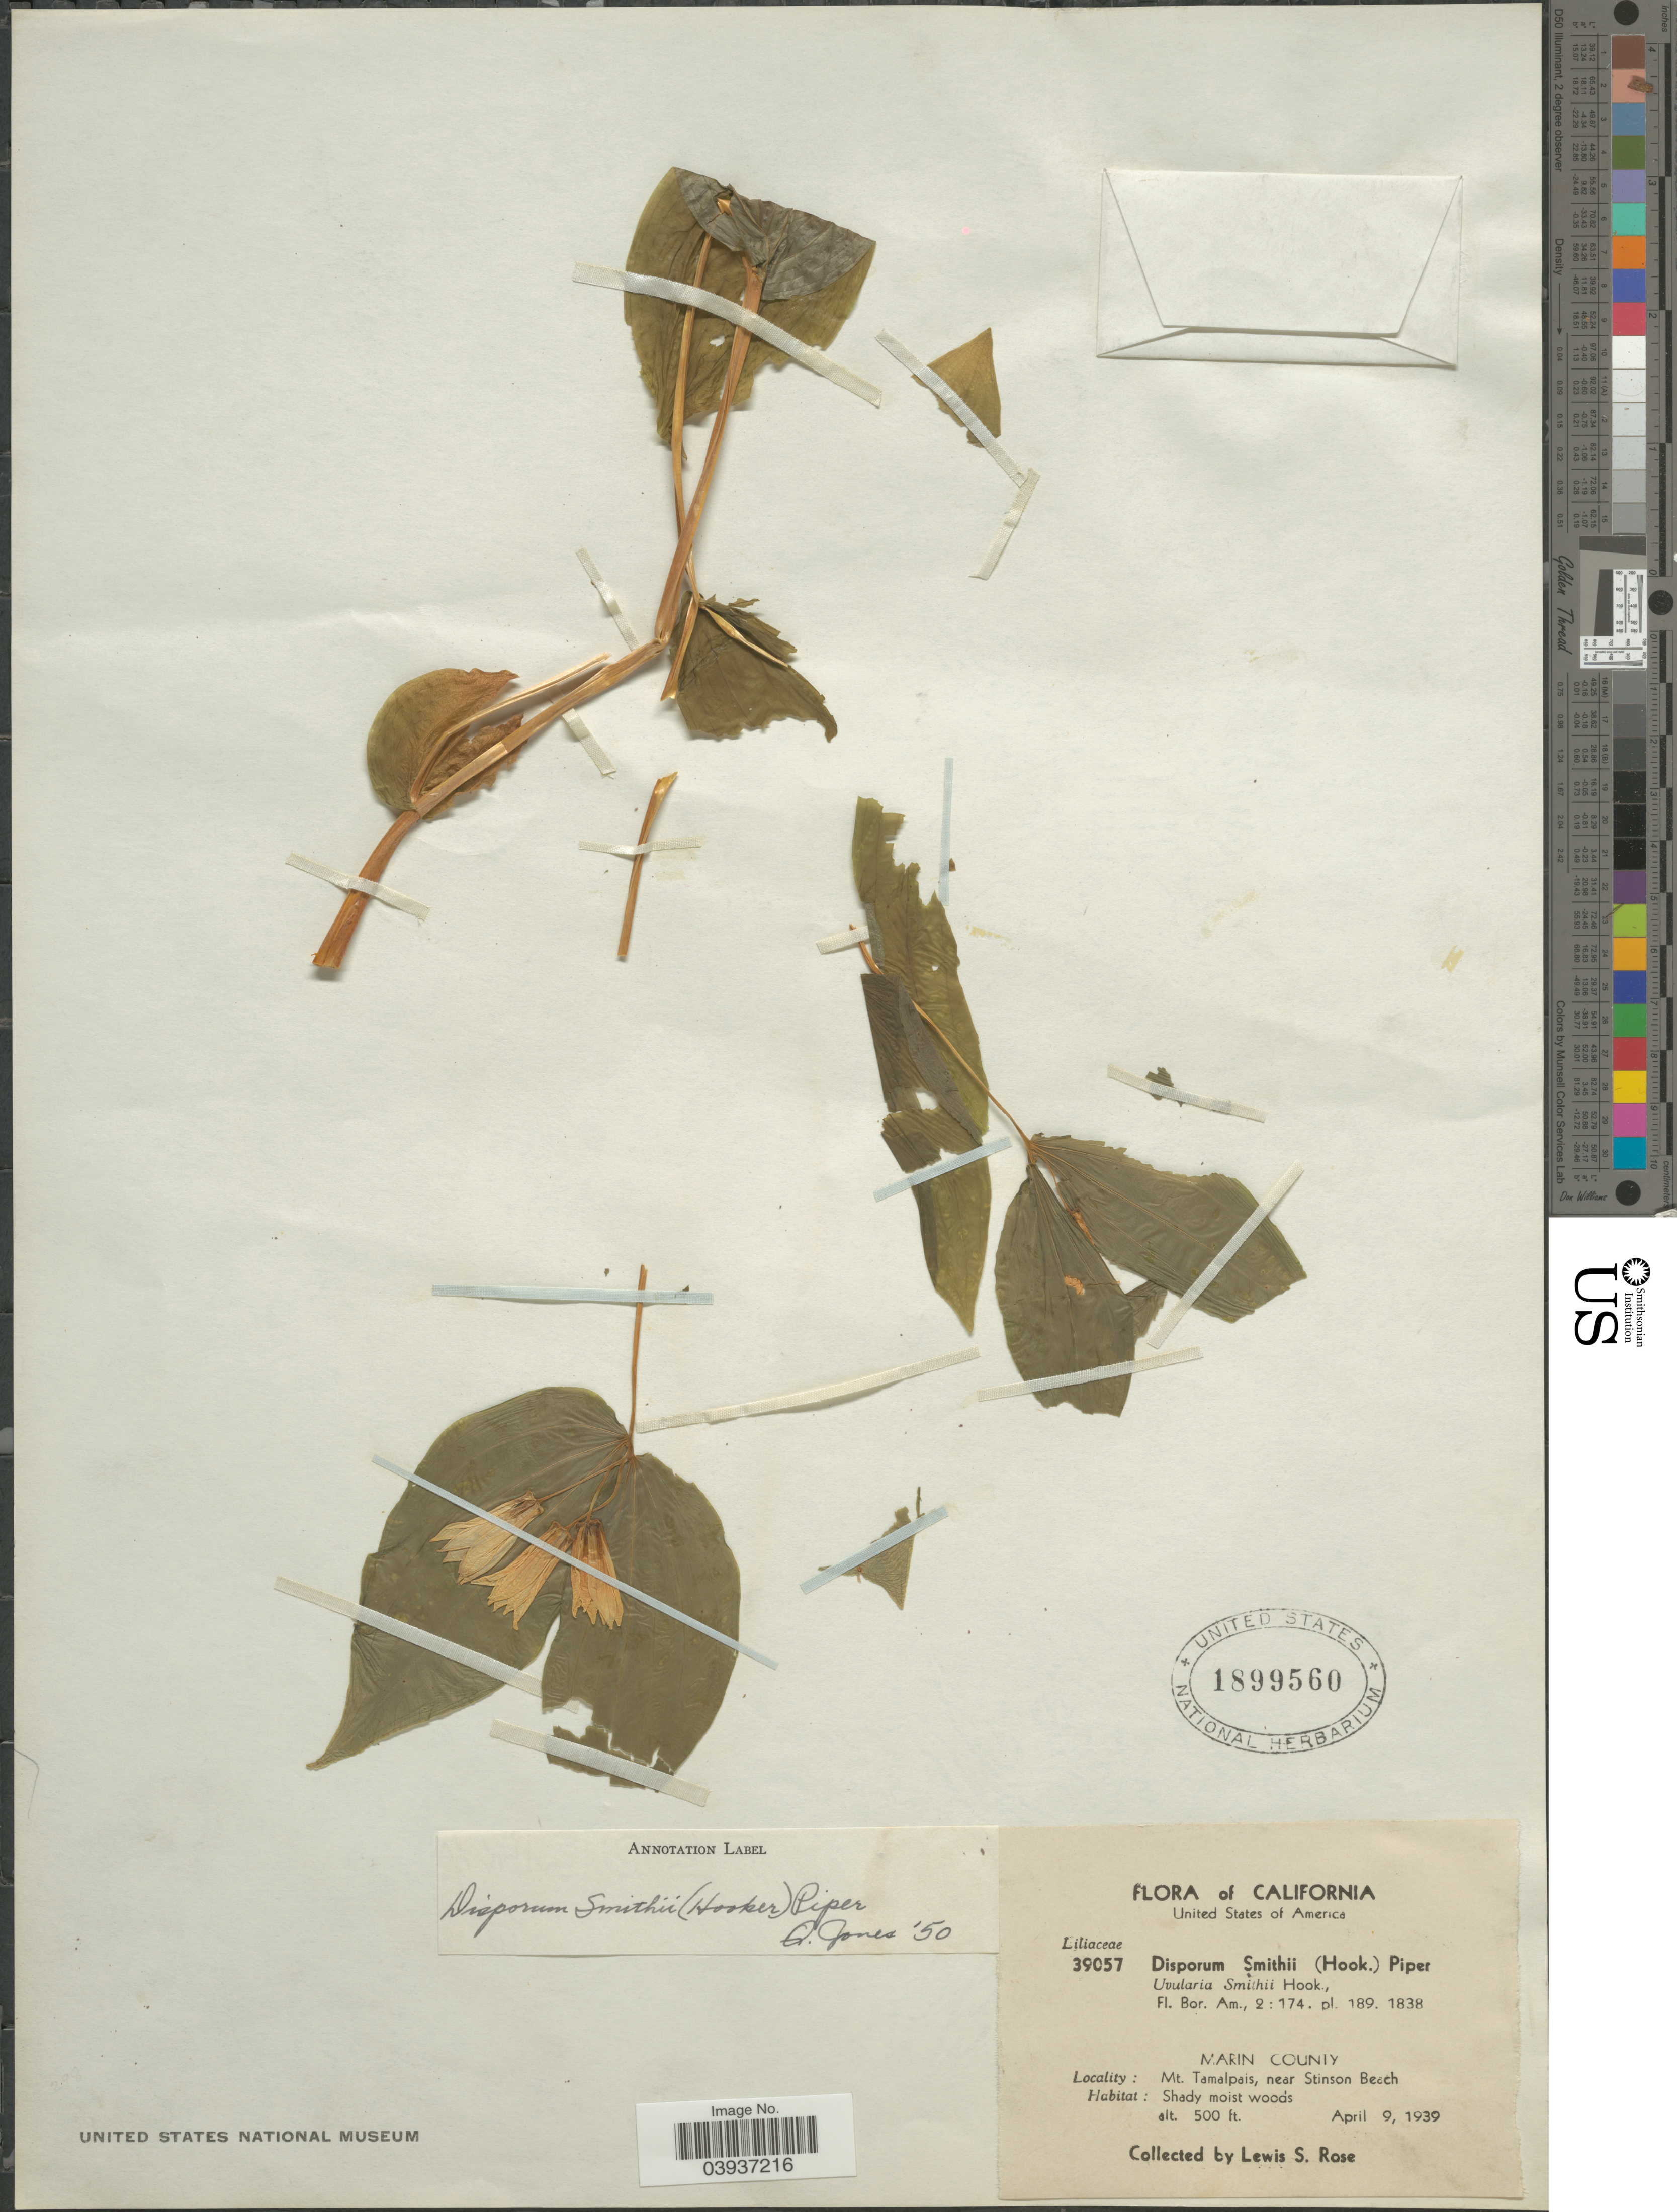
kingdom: Plantae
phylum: Tracheophyta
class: Liliopsida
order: Liliales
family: Colchicaceae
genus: Disporum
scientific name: Disporum smithii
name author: Piper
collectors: L. S. Rose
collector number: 39057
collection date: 1939-04-09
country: United States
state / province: California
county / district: Marin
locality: Marin County. Mt. Tamalpais, near Stinson Beach.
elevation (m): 152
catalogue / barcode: US 1899560